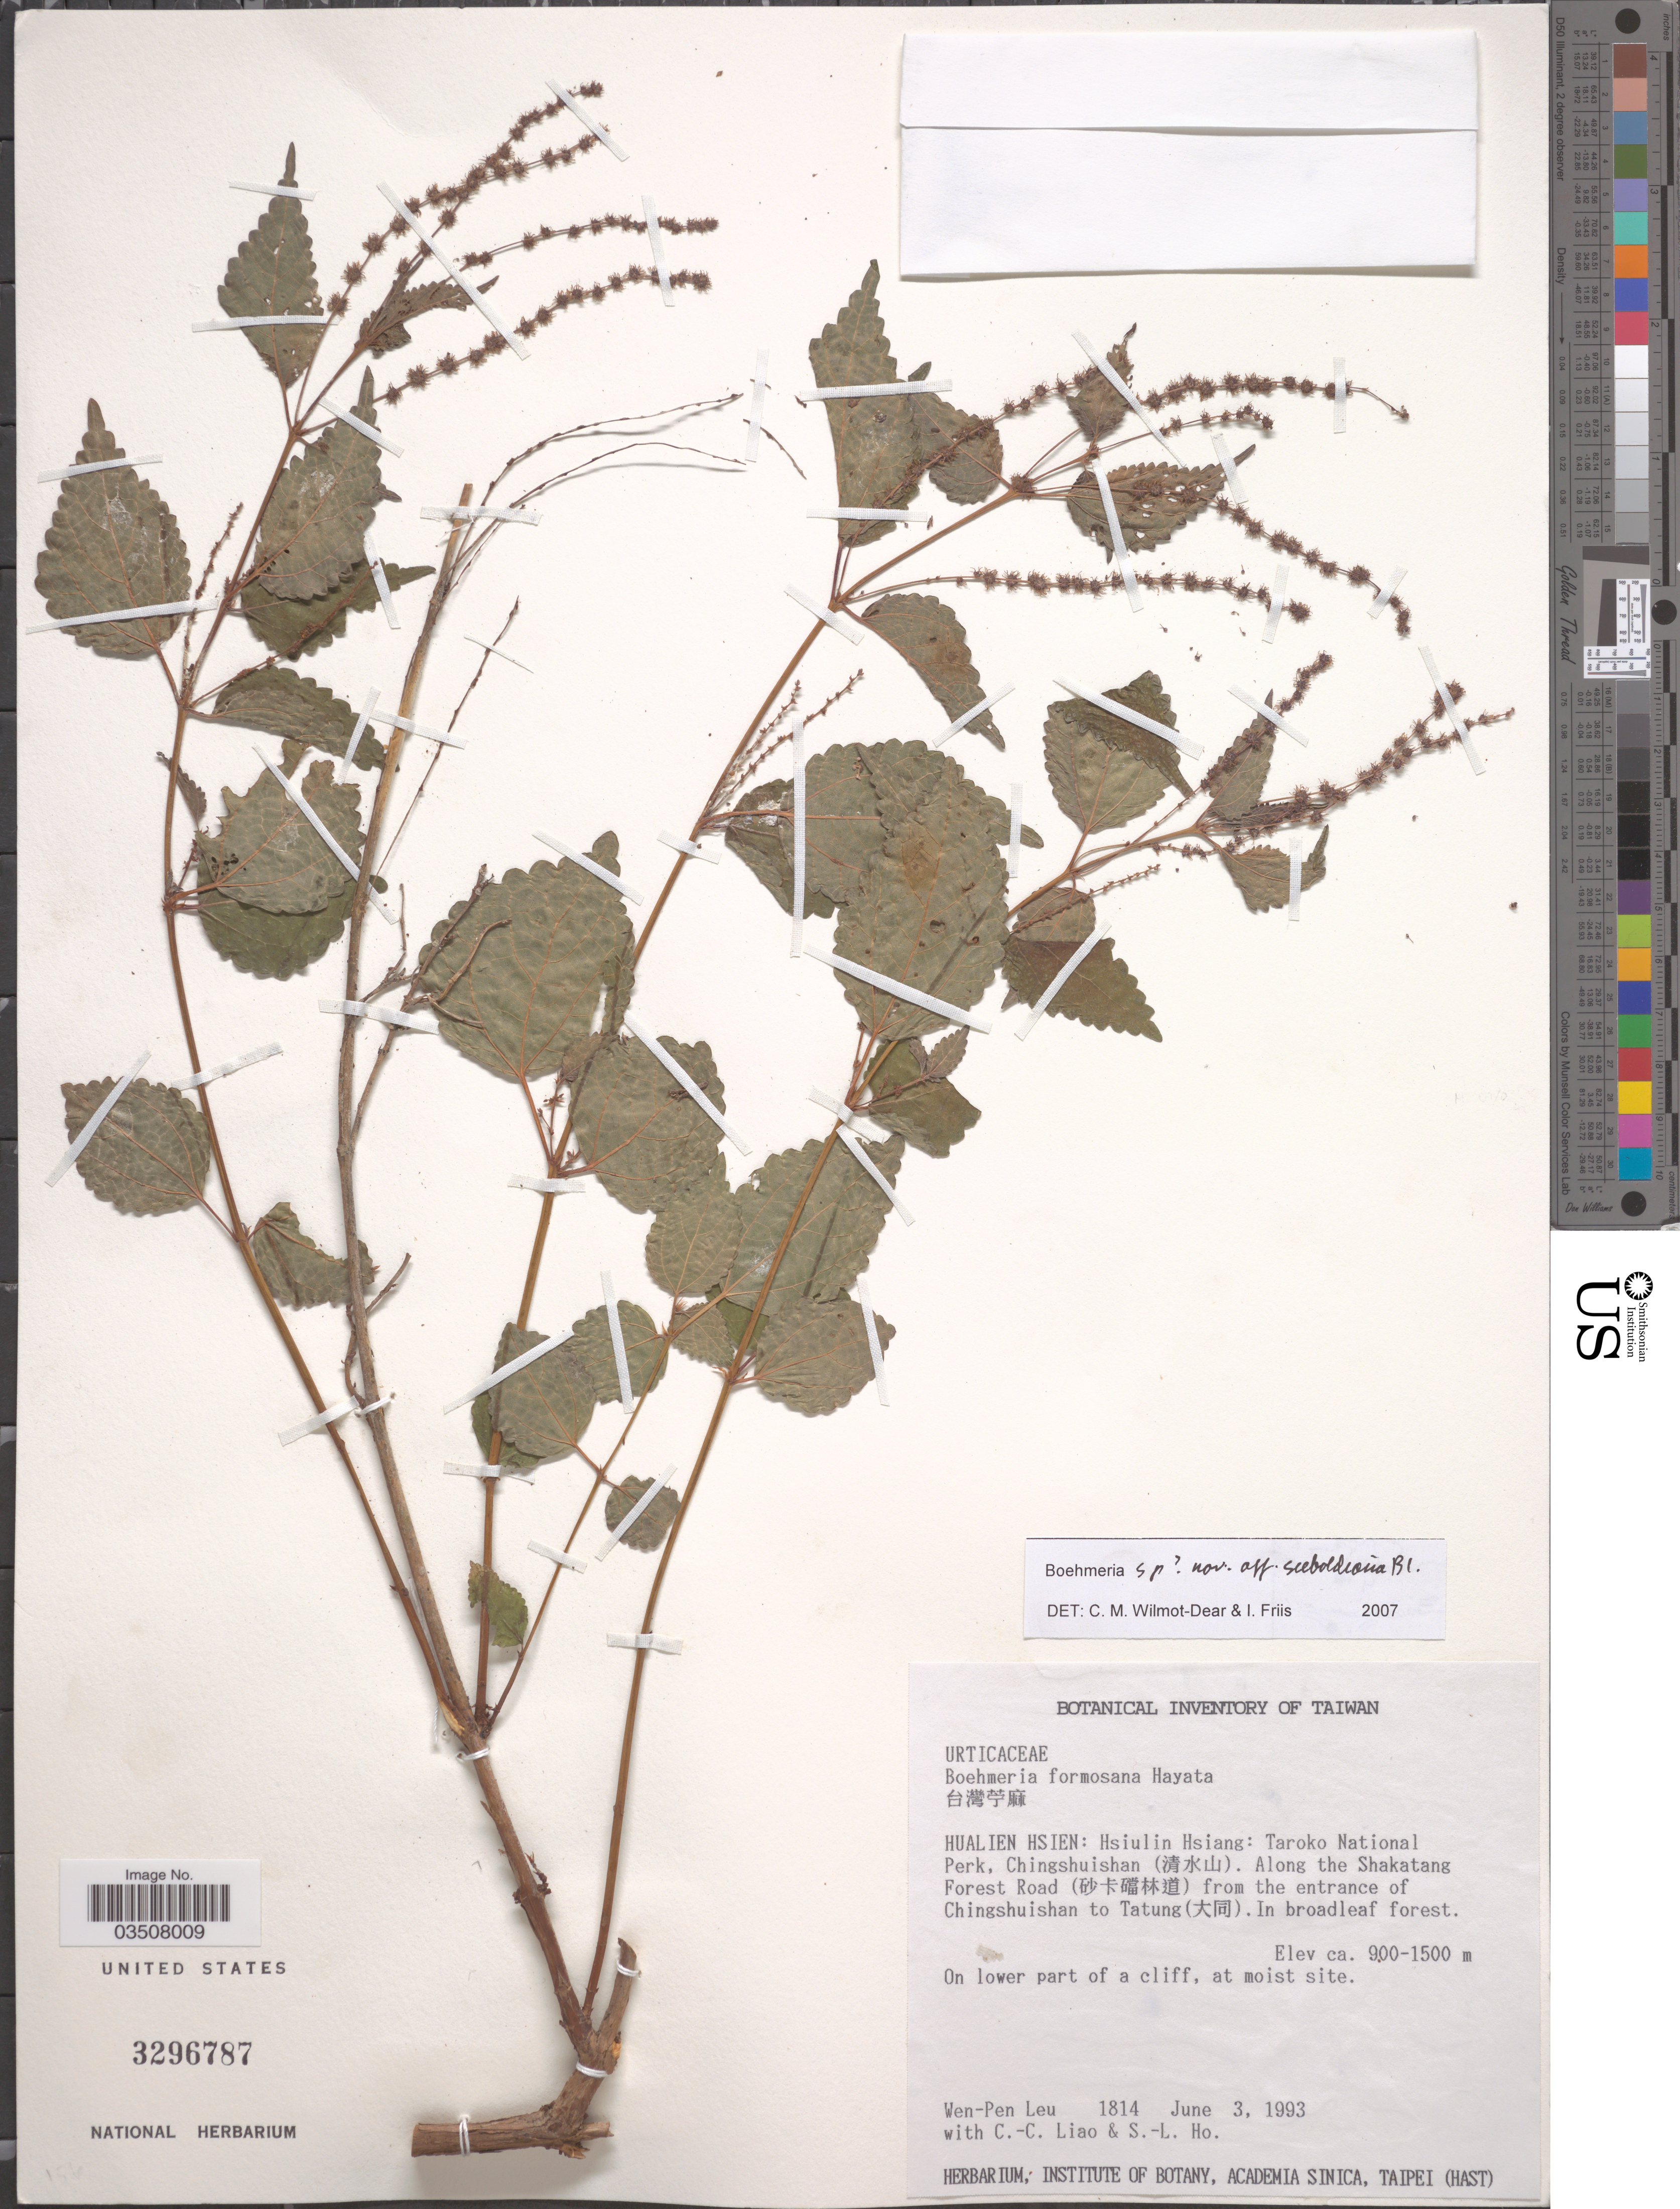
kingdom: Plantae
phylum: Tracheophyta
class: Magnoliopsida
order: Rosales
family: Urticaceae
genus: Boehmeria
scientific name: Boehmeria sp.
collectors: W. Leu, C. Liao & S. Ho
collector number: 1814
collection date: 1993-06-03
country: Taiwan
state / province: Hualien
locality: Hualien Hsien: Hsiulin Hsiang: Taroko National perk, Chingshuishan (X). Along the Shakatang Forest Road (X) from the entrance Chinshuishan to Tatung (X).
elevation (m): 900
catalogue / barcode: US 3296787